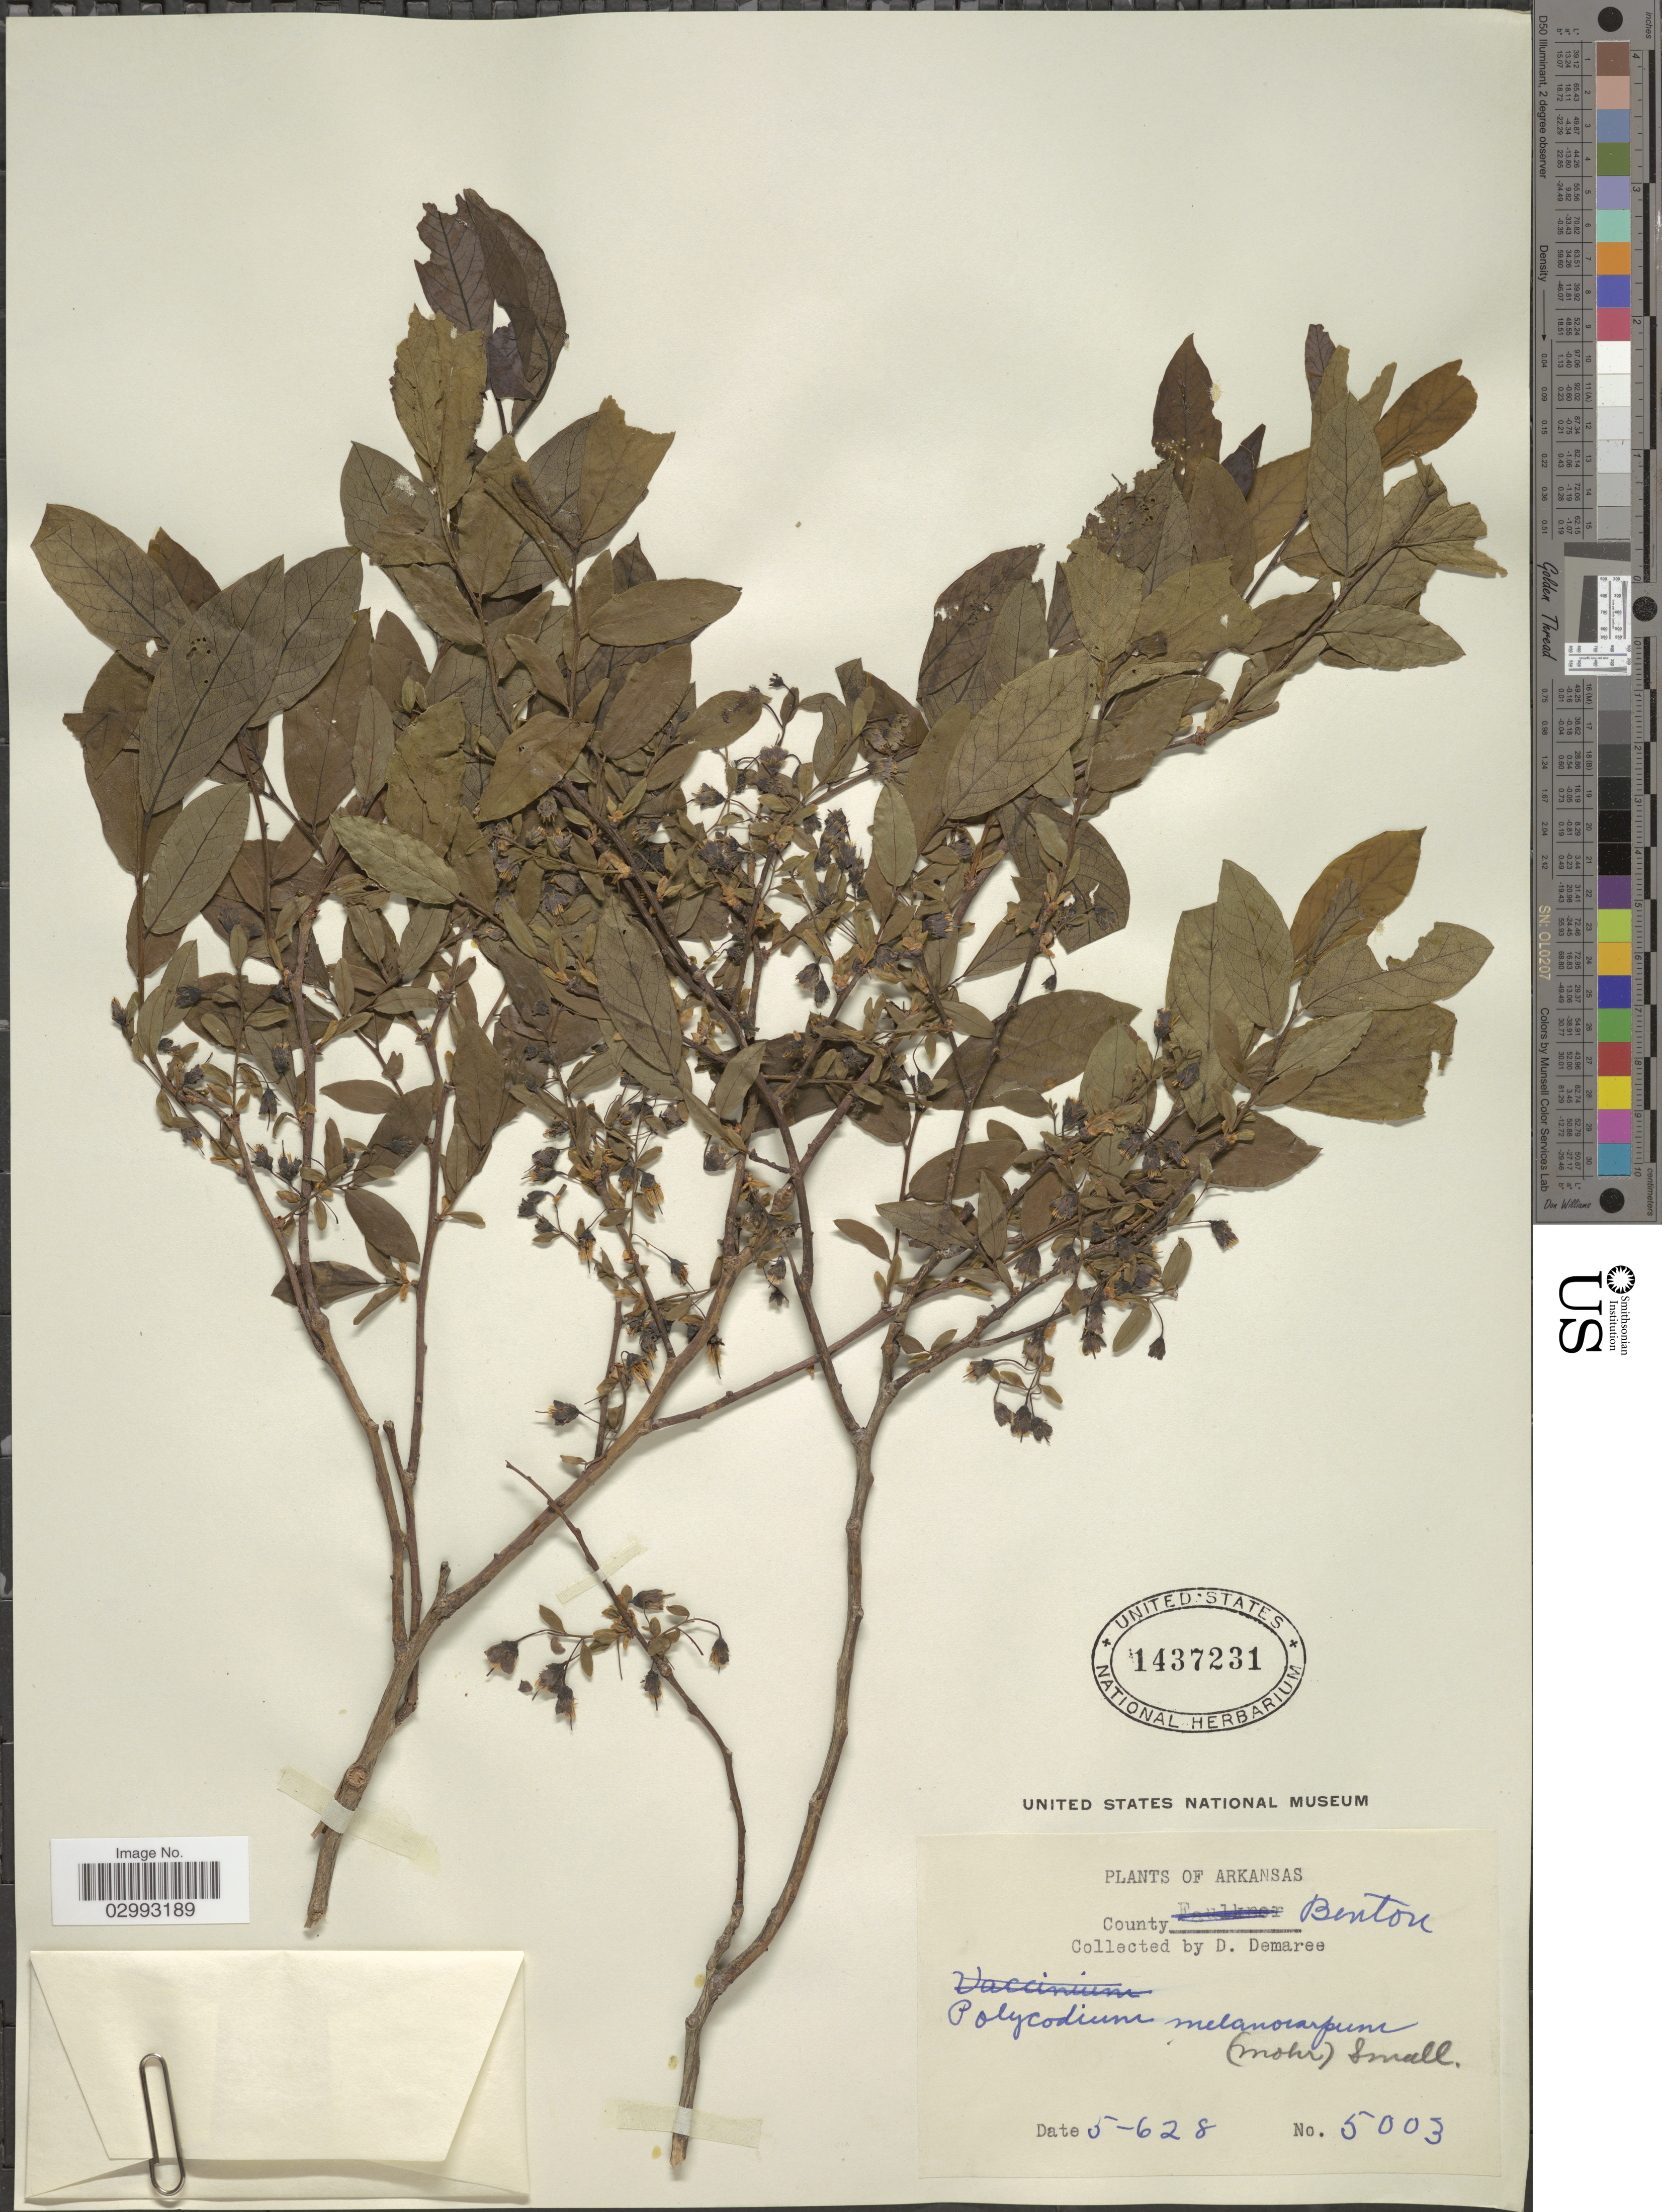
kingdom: Plantae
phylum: Tracheophyta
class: Magnoliopsida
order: Ericales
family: Ericaceae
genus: Polycodium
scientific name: Polycodium melanocarpum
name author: (C. Mohr) Small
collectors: D. Demaree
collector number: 5003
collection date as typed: Transcribed d/m/y: 6/5/28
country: United States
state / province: Arkansas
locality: County Benton.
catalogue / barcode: US 1437231